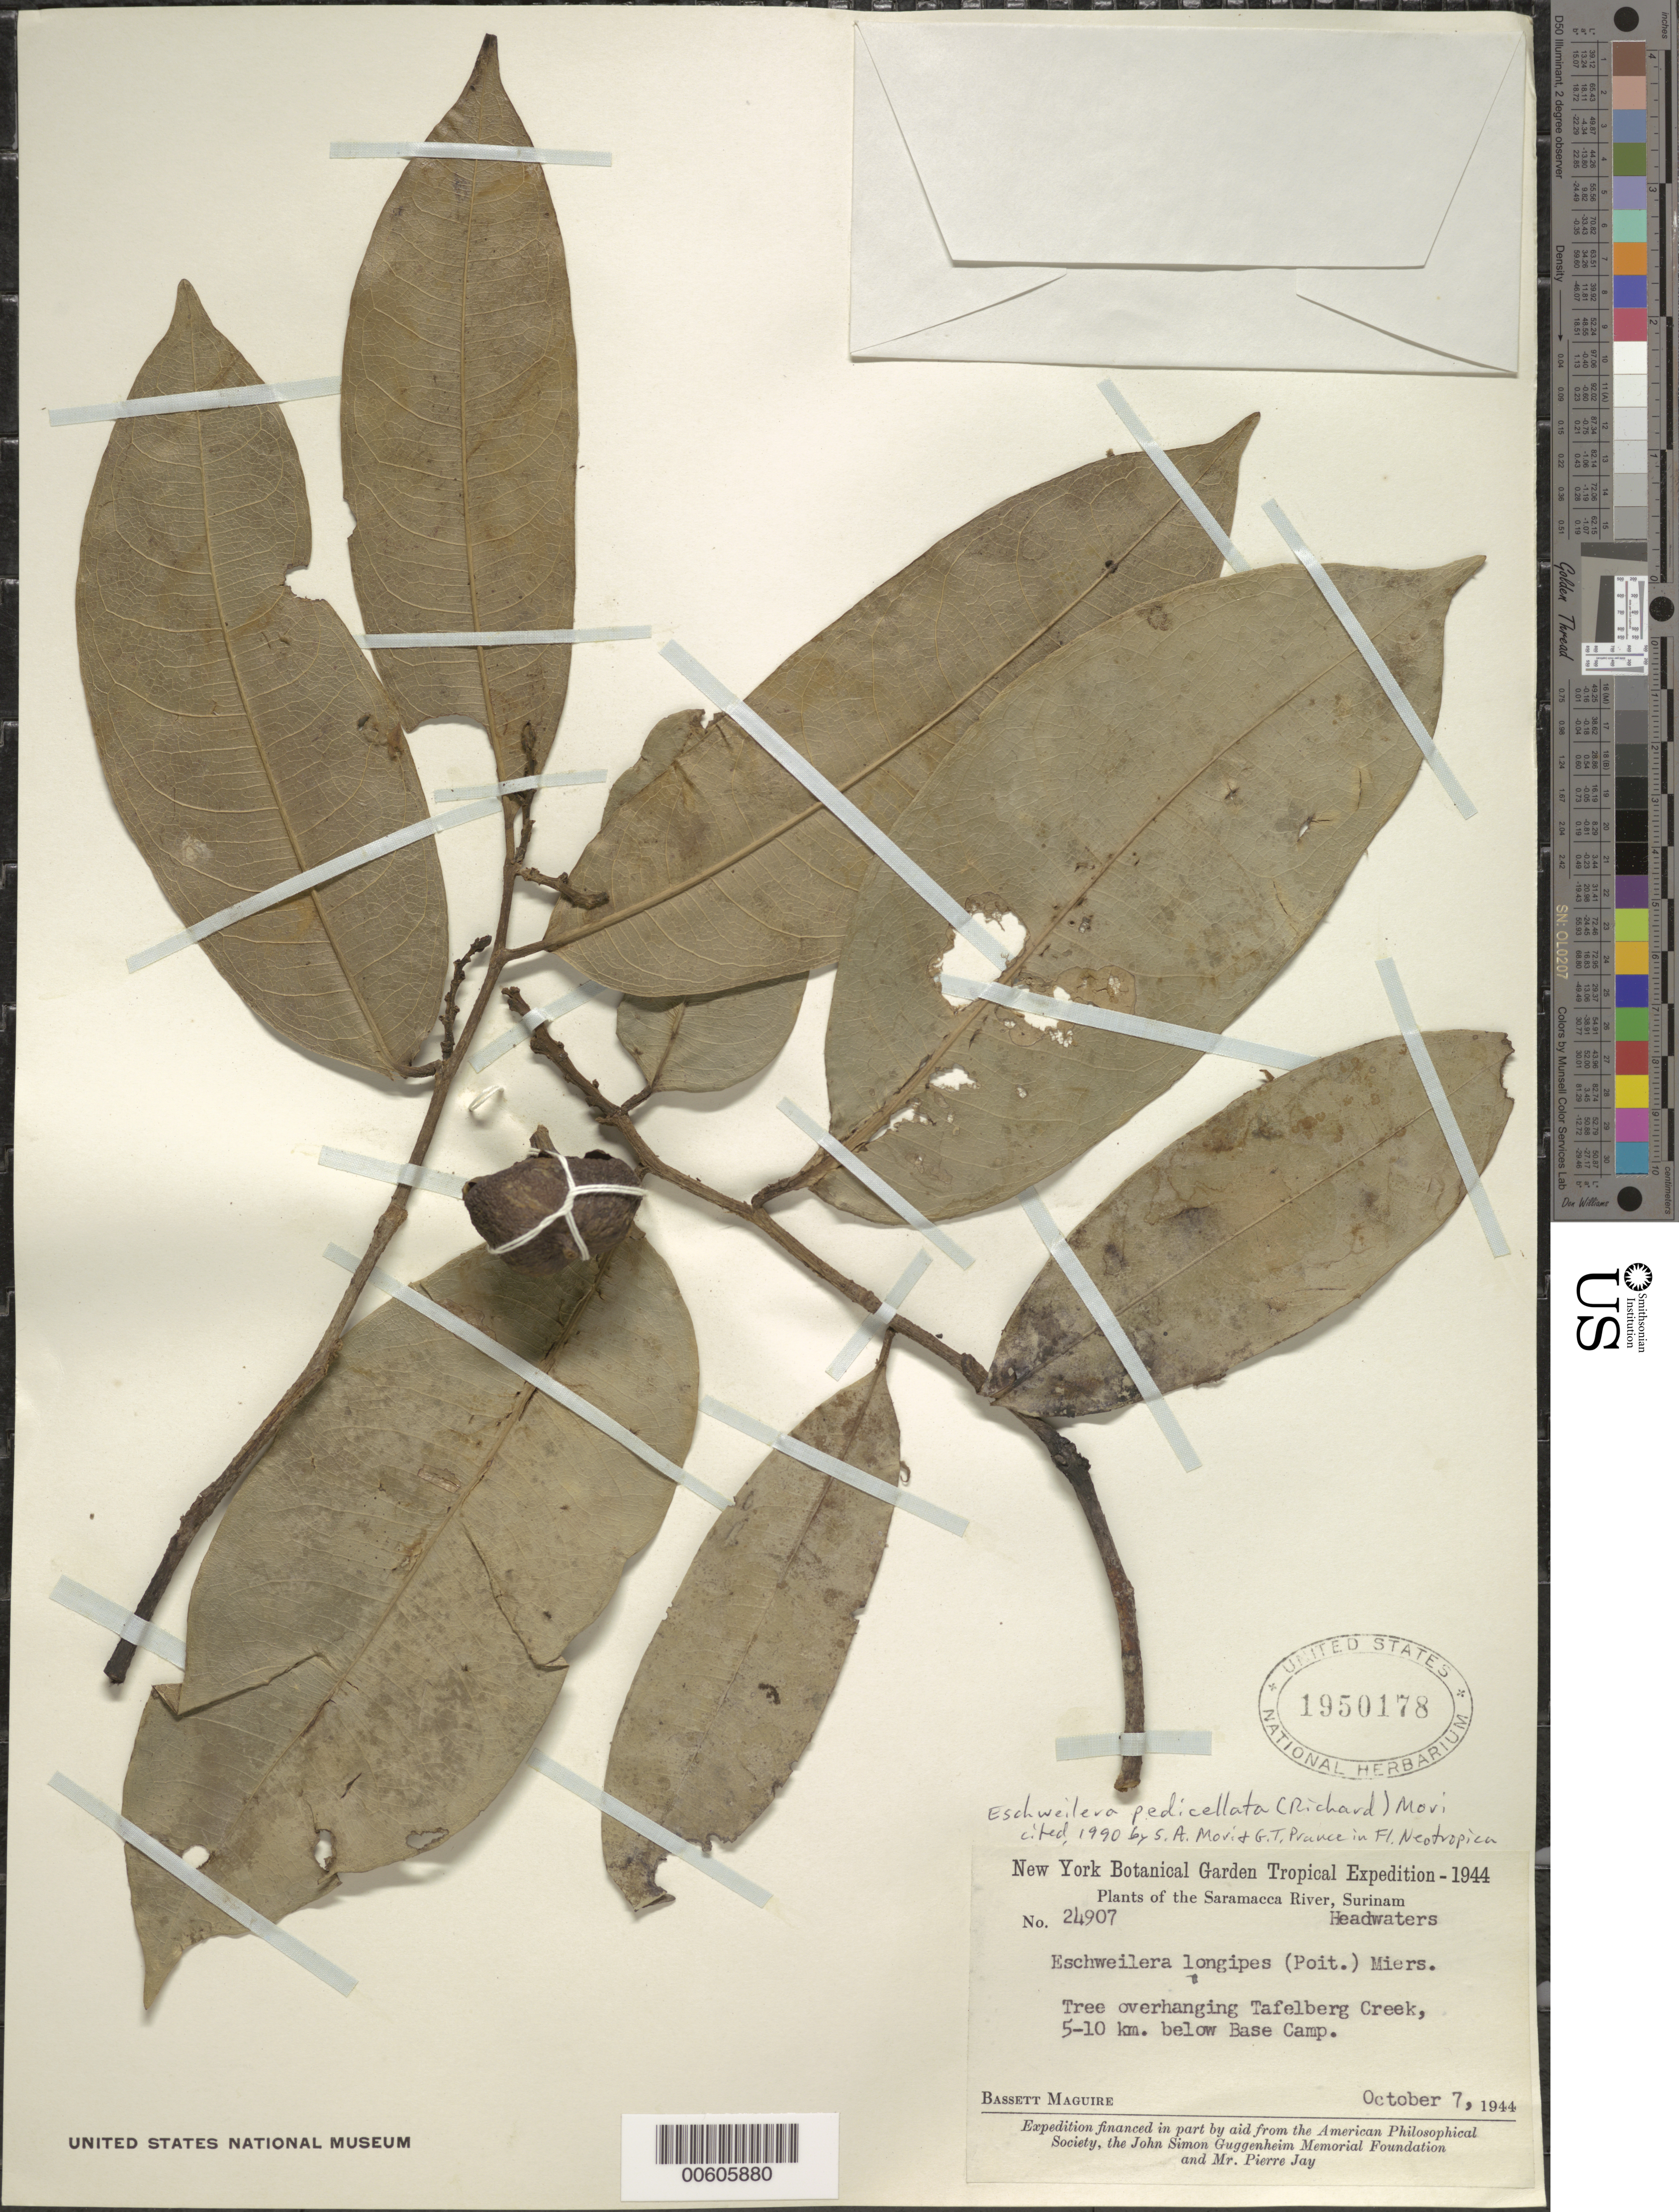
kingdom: Plantae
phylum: Tracheophyta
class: Magnoliopsida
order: Ericales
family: Lecythidaceae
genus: Eschweilera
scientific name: Eschweilera pedicellata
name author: (Rich.) S.A. Mori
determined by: Mori, Scott A.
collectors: B. Maguire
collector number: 24907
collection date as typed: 7-Oct-44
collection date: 1944-10-07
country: Suriname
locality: Saramacca River, Tafelberg Creek, 5-10 km below Base Camp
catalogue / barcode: US 1950178